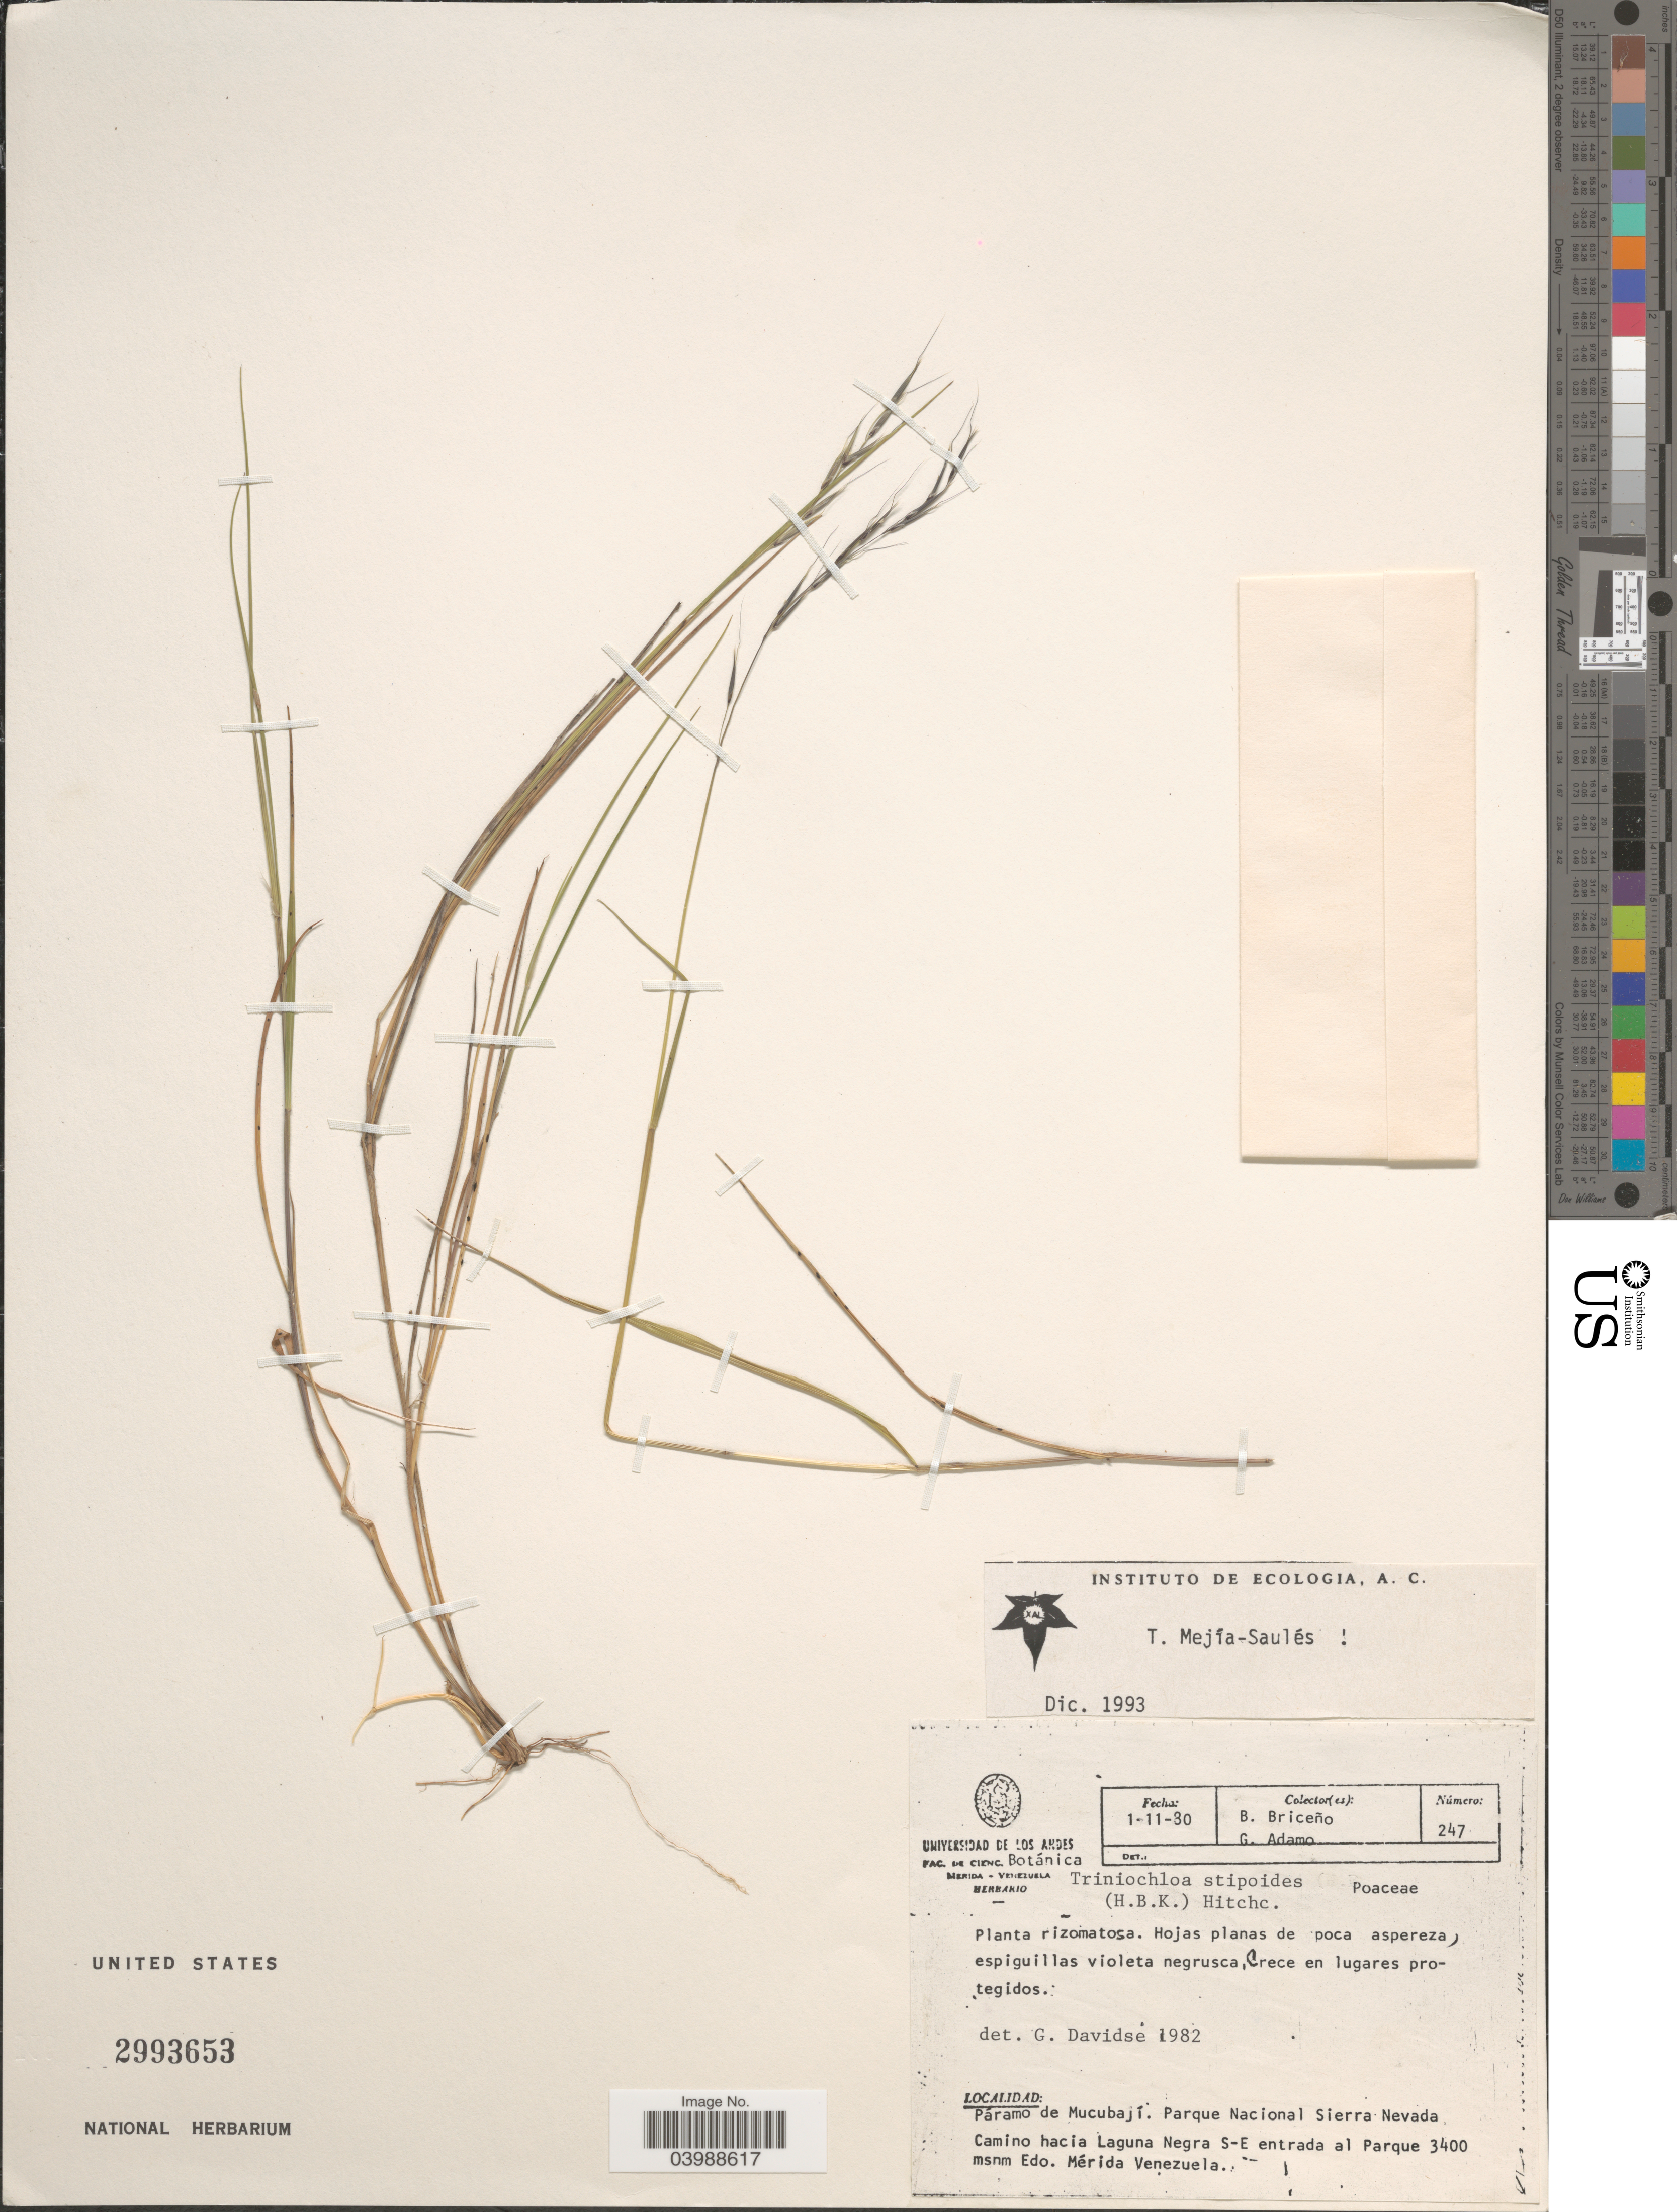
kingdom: Plantae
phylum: Tracheophyta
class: Liliopsida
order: Poales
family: Poaceae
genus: Triniochloa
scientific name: Triniochloa stipoides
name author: (Kunth) Hitchc.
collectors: B. Briceño & G. Adamo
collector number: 247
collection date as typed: Transcribed d/m/y: 1/11/30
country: Venezuela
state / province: Merida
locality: Páramo de Mucubají. Parque Nacional Sierra Nevada Camino hacia Laguna Negra S-E entrada al Parque.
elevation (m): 3400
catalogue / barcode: US 2993653